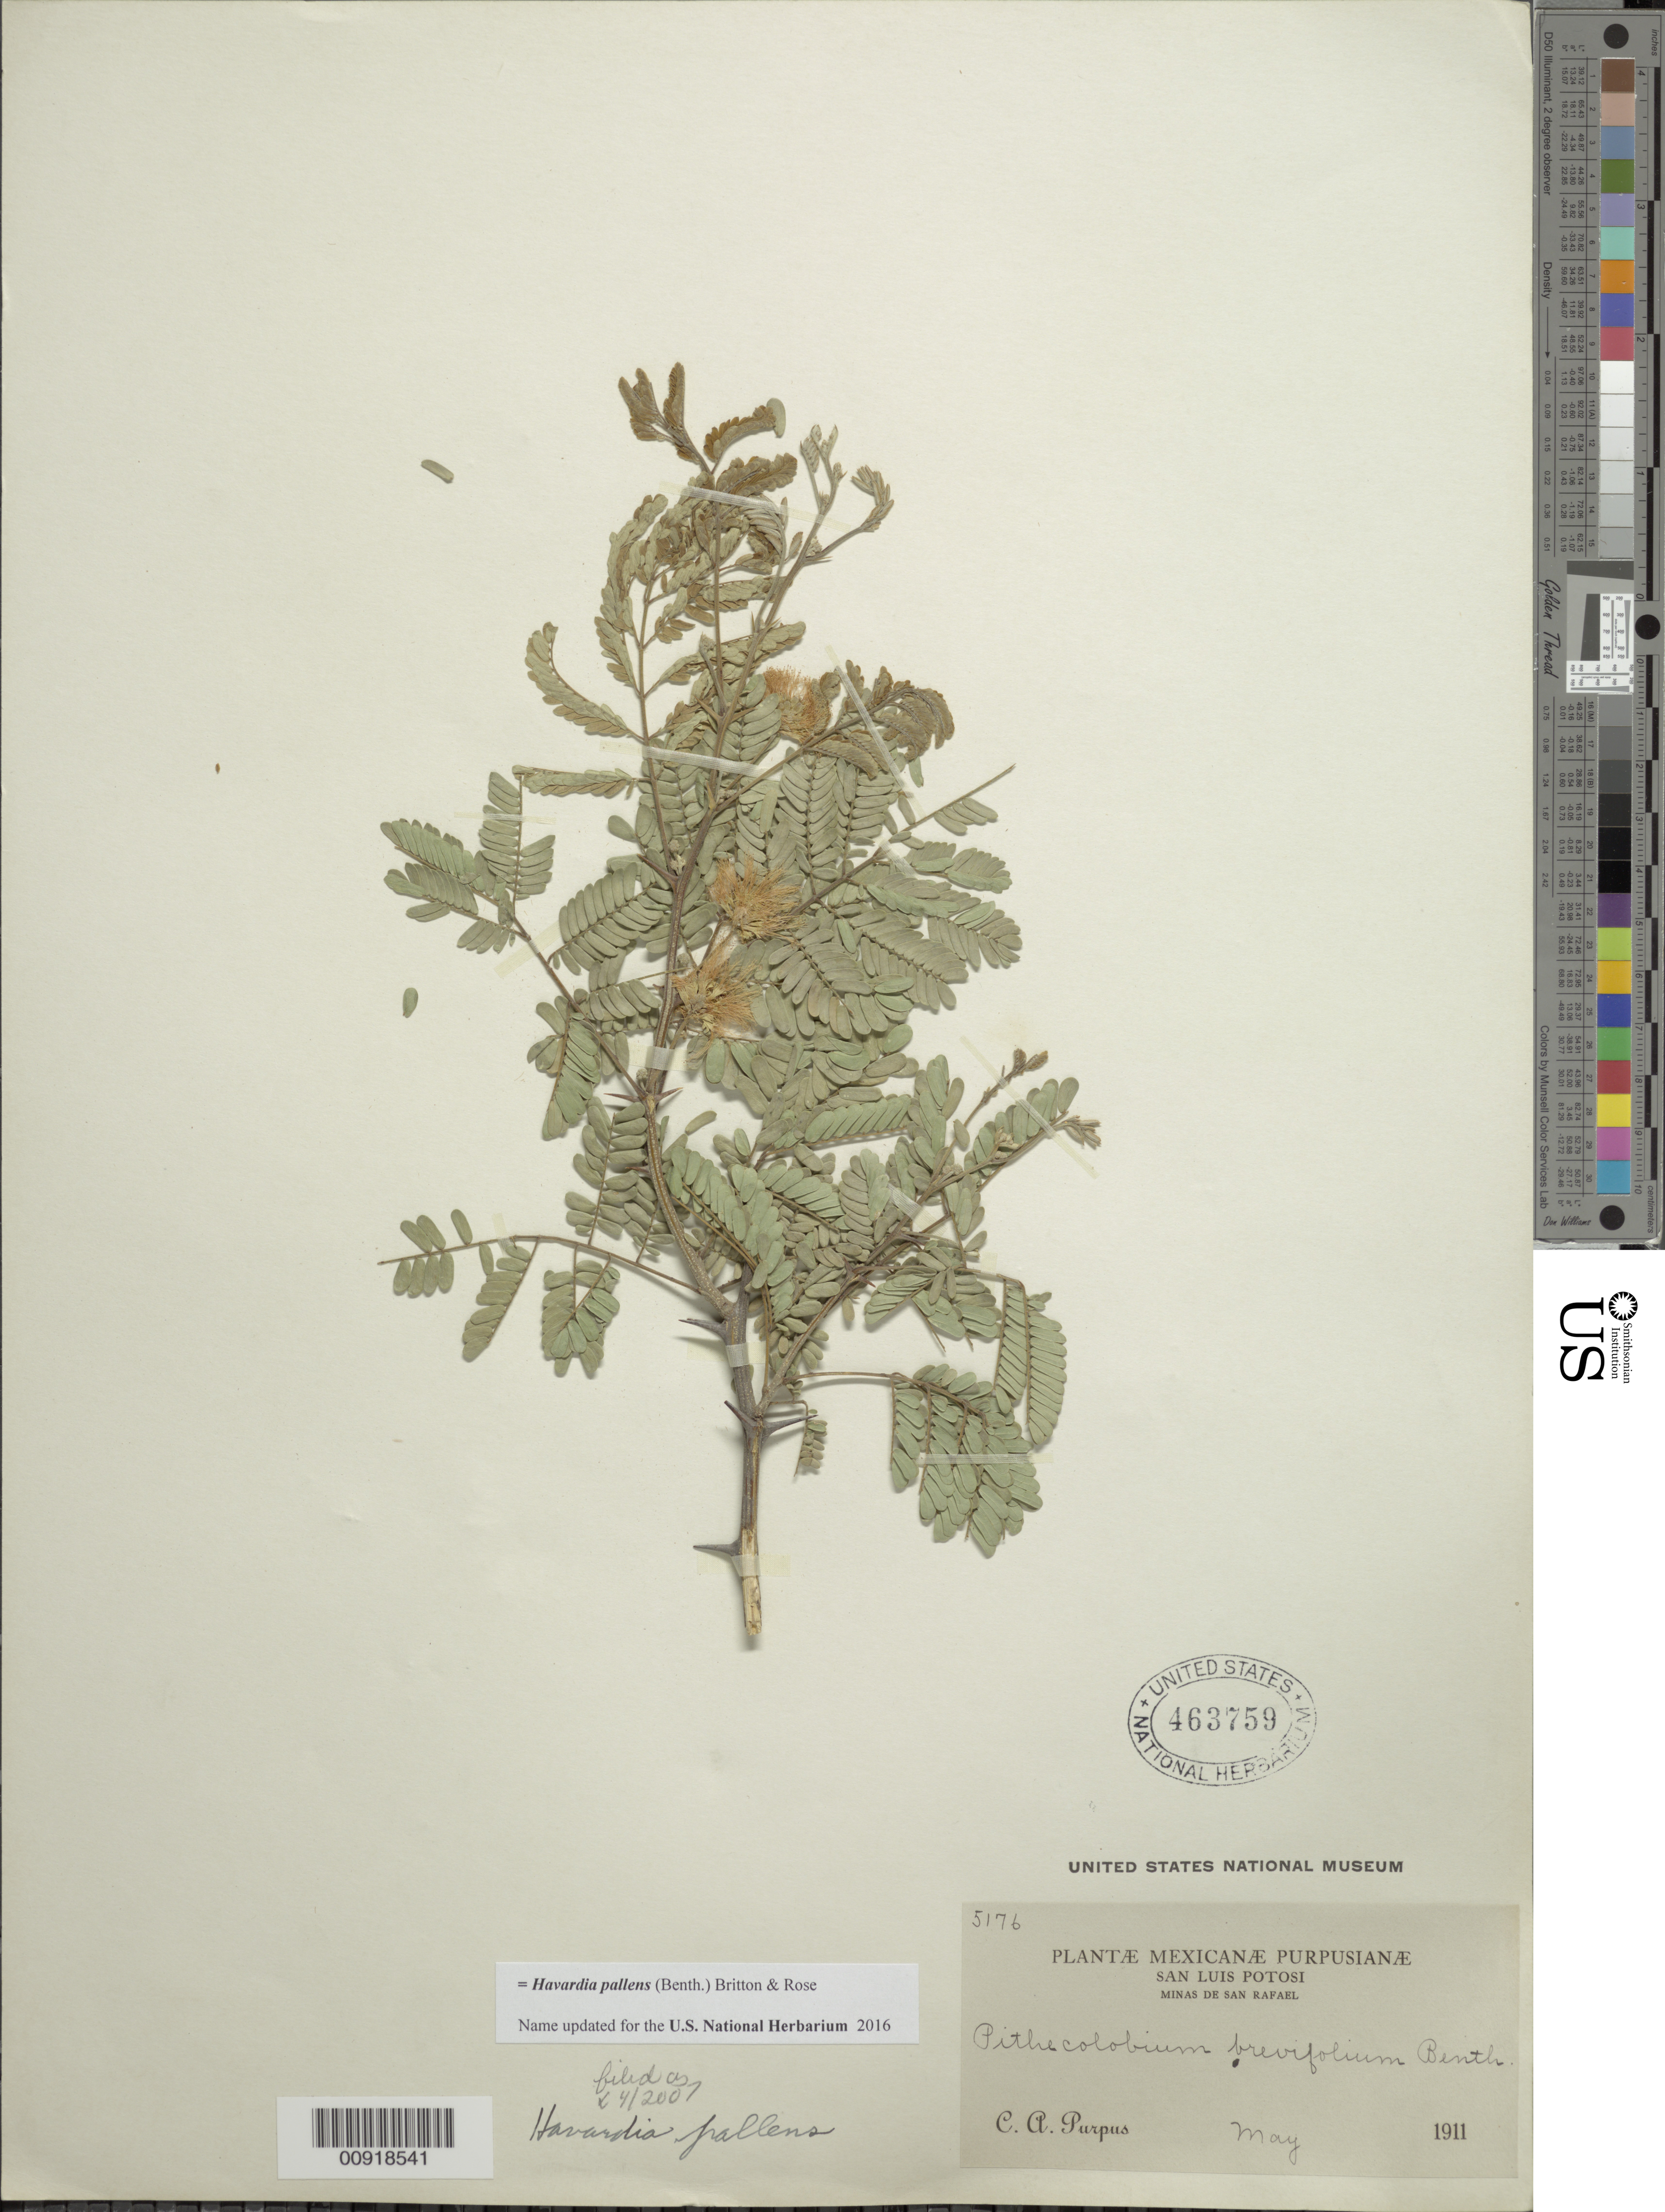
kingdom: Plantae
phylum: Tracheophyta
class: Magnoliopsida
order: Fabales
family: Fabaceae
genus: Havardia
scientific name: Havardia pallens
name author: (Benth.) Britton & Rose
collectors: C. A. Purpus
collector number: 5176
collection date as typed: May 1911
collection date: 1911-05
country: Mexico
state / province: San Luis Potosí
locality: San Luis Potosí: Minas de San Rafael.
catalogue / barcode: US 463759